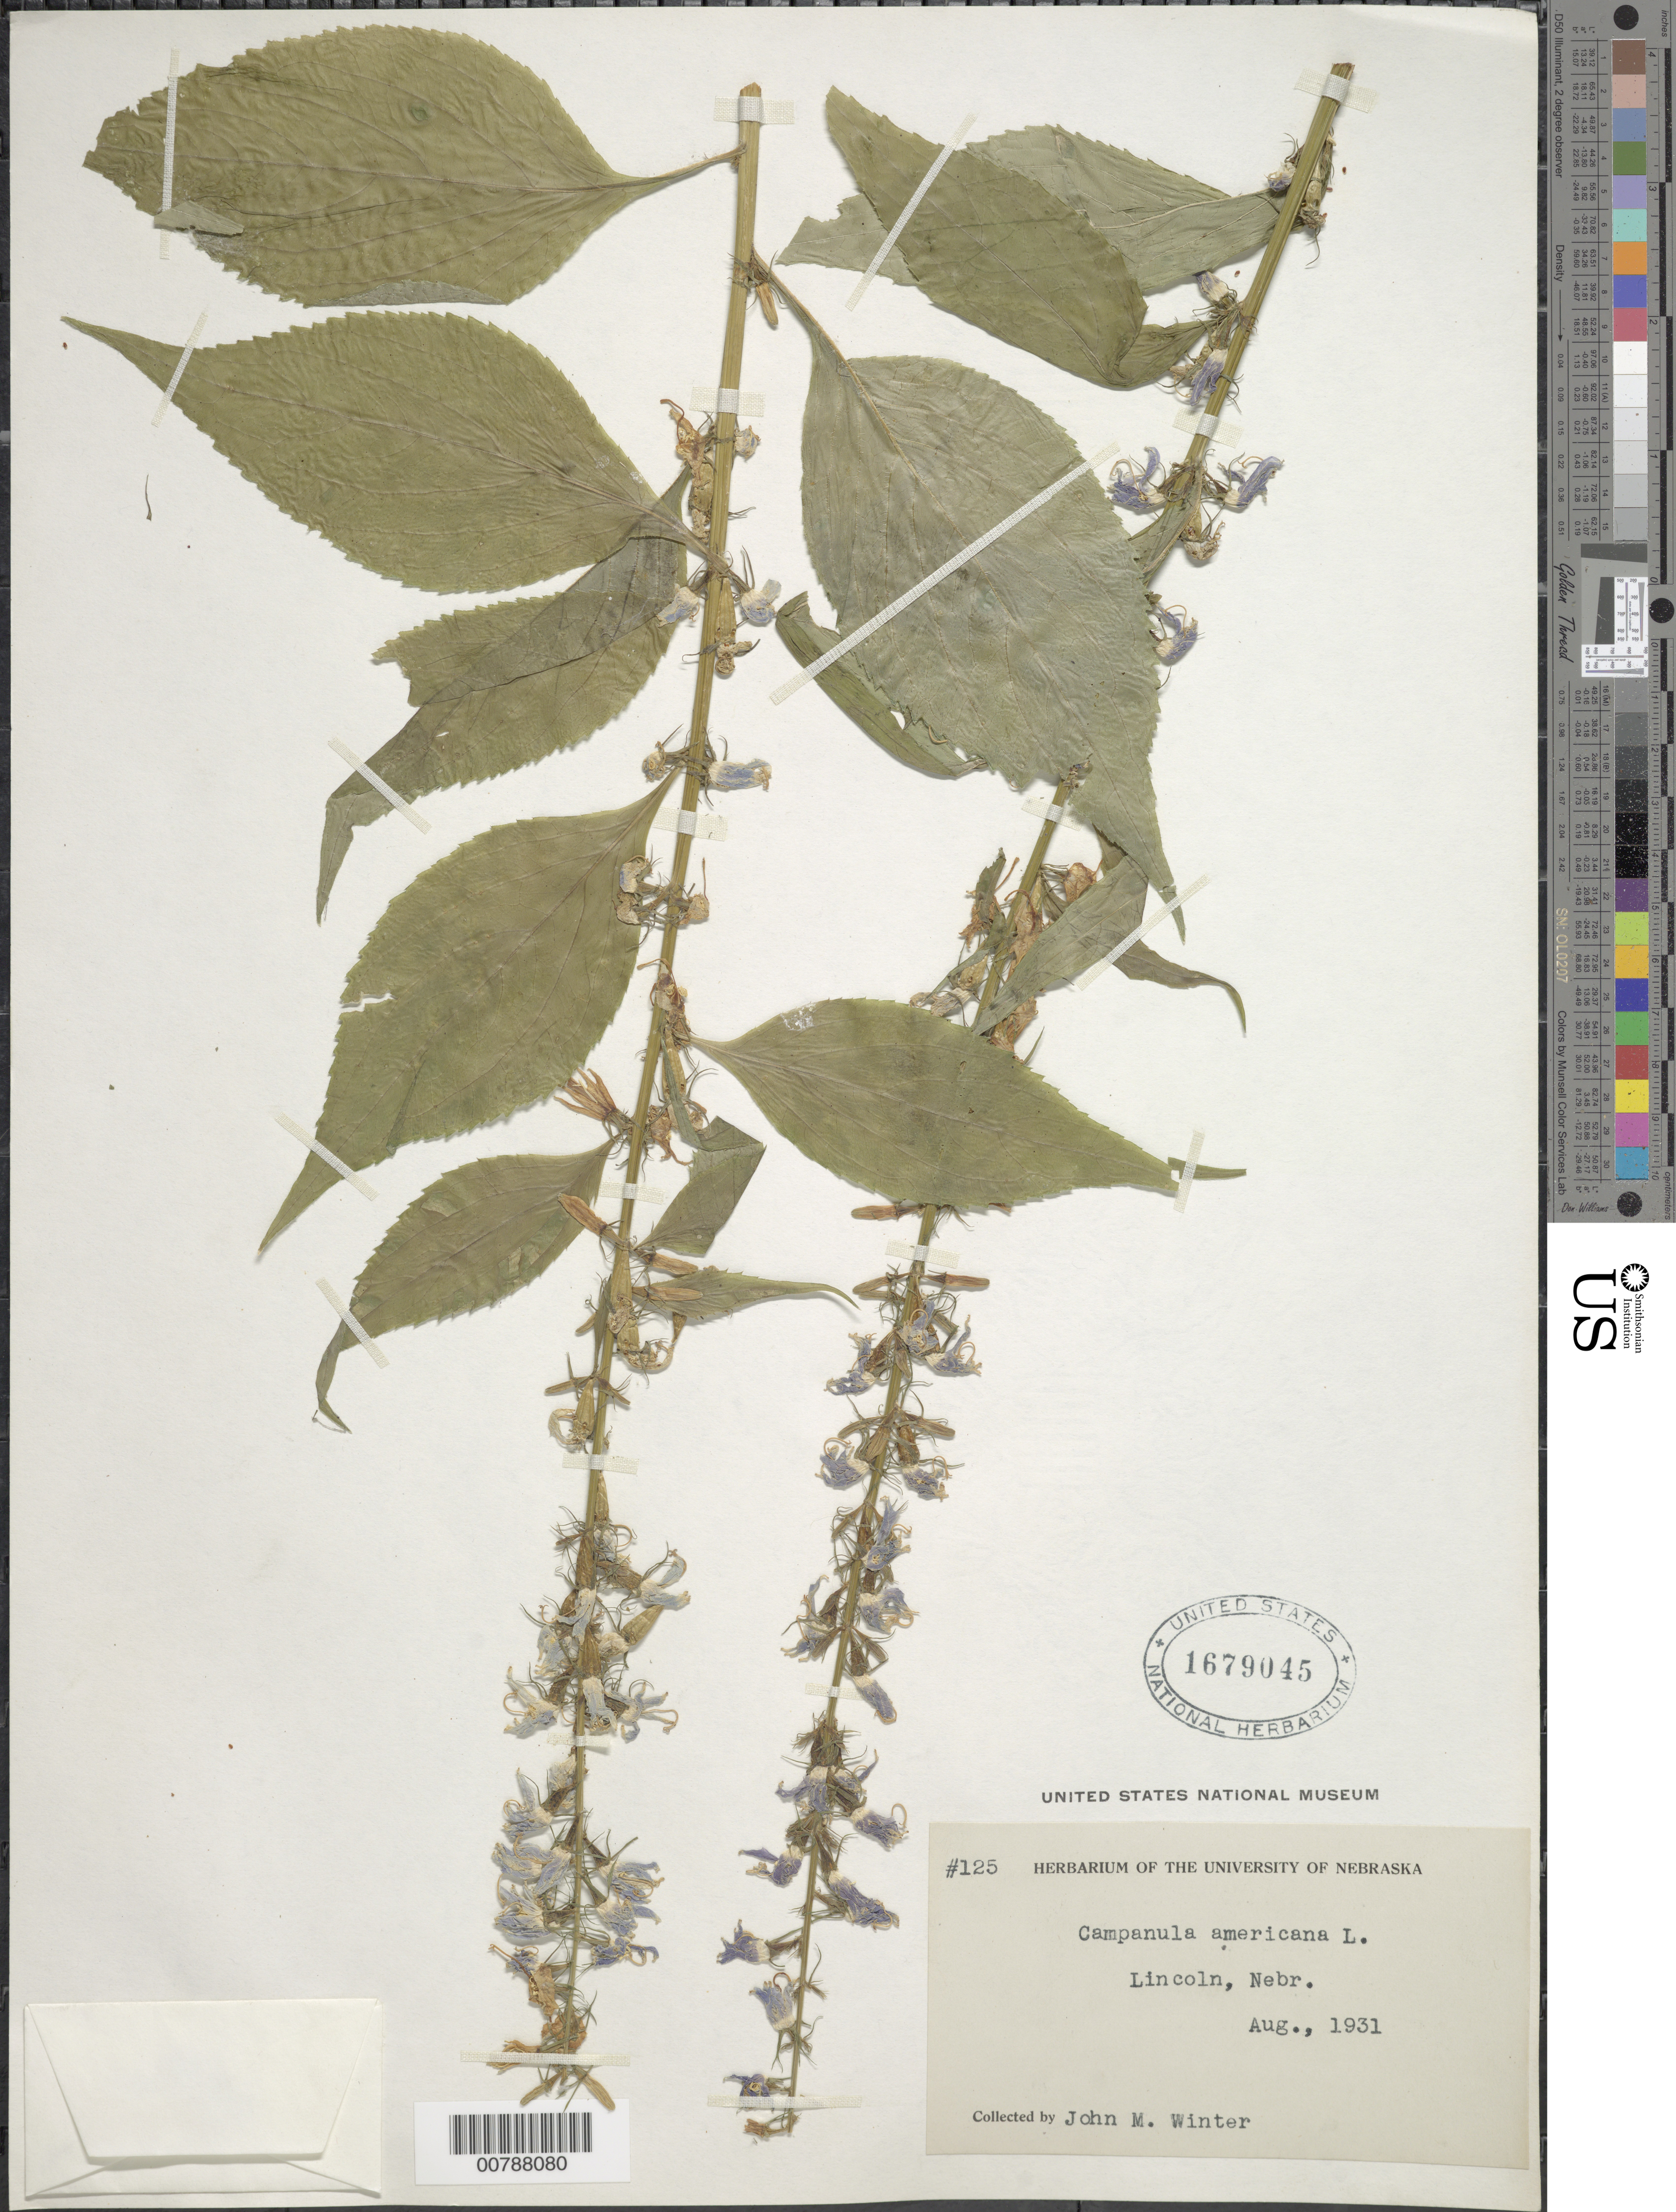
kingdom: Plantae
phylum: Tracheophyta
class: Magnoliopsida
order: Asterales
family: Campanulaceae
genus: Campanula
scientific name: Campanula americana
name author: L.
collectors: J. M. Winter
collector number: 125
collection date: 1931-08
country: United States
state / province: Nebraska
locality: Lincoln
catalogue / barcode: US 1679045